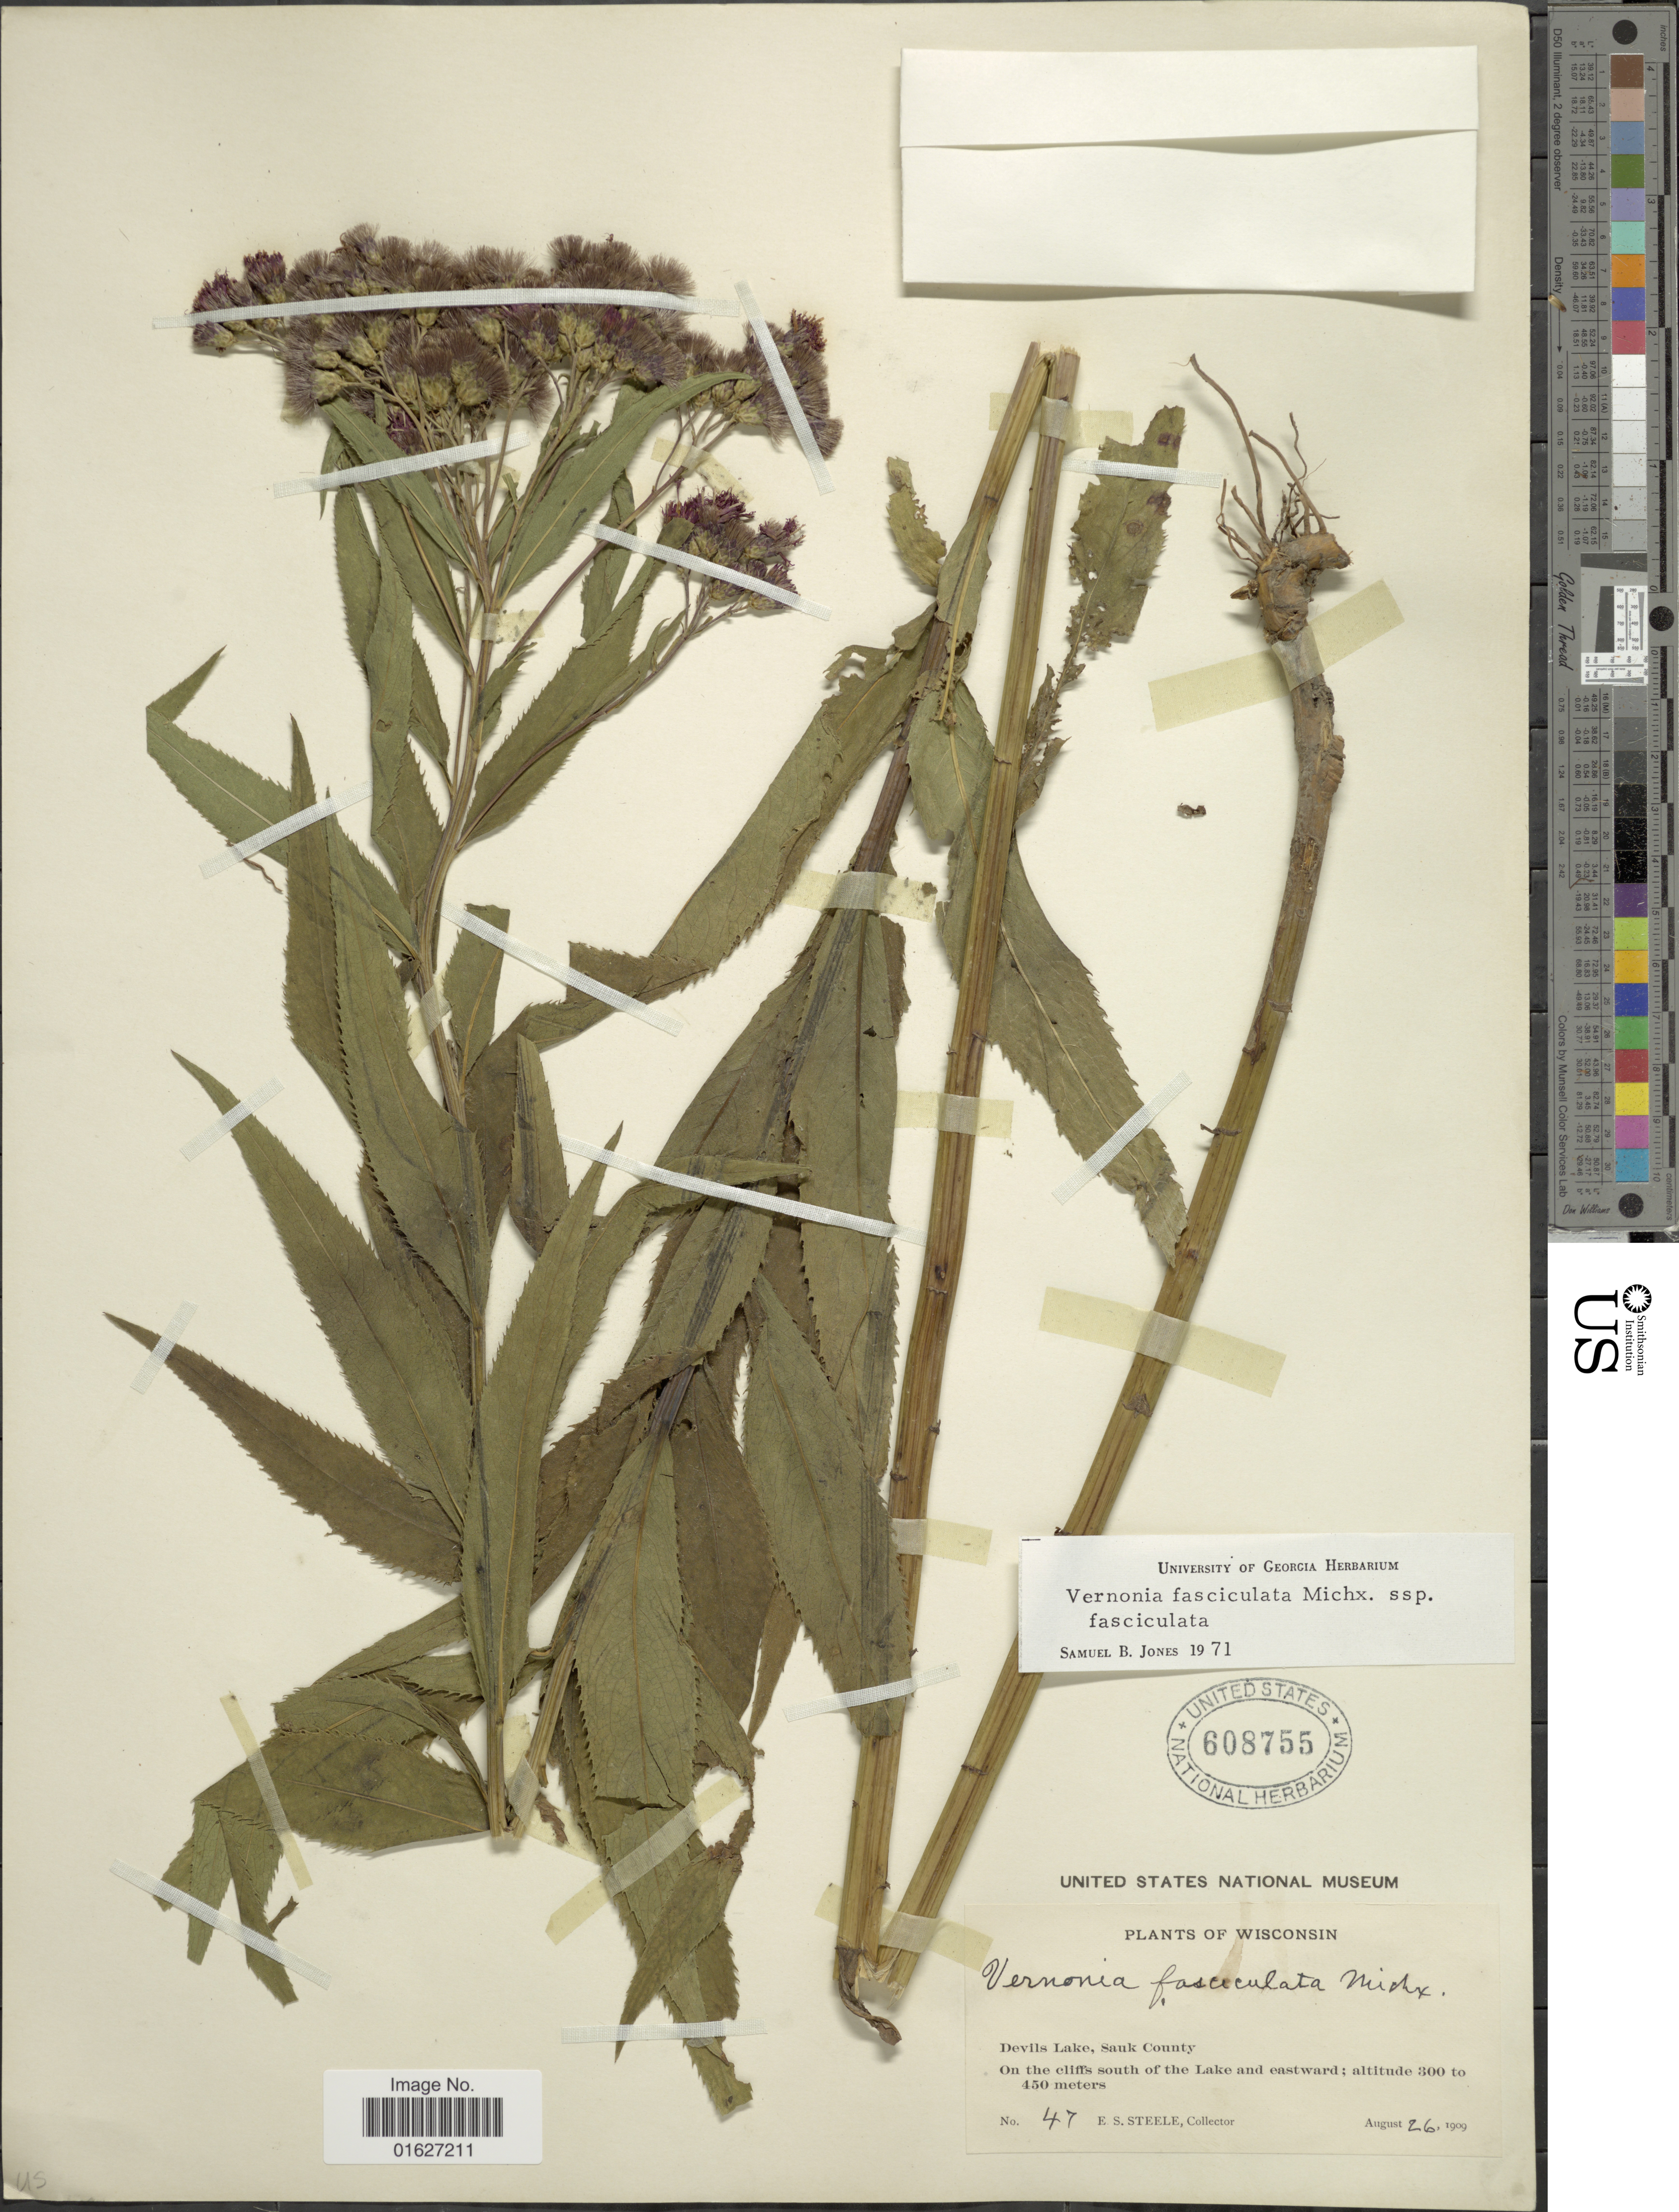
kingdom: Plantae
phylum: Tracheophyta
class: Magnoliopsida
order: Asterales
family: Asteraceae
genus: Vernonia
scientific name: Vernonia fasciculata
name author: Michx.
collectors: E. Steele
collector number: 47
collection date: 1909-08-26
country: United States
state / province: Wisconsin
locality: Devil's Lake, Sauk County, on the cliffs south of the Lake and eastward.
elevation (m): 300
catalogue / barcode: US 608755